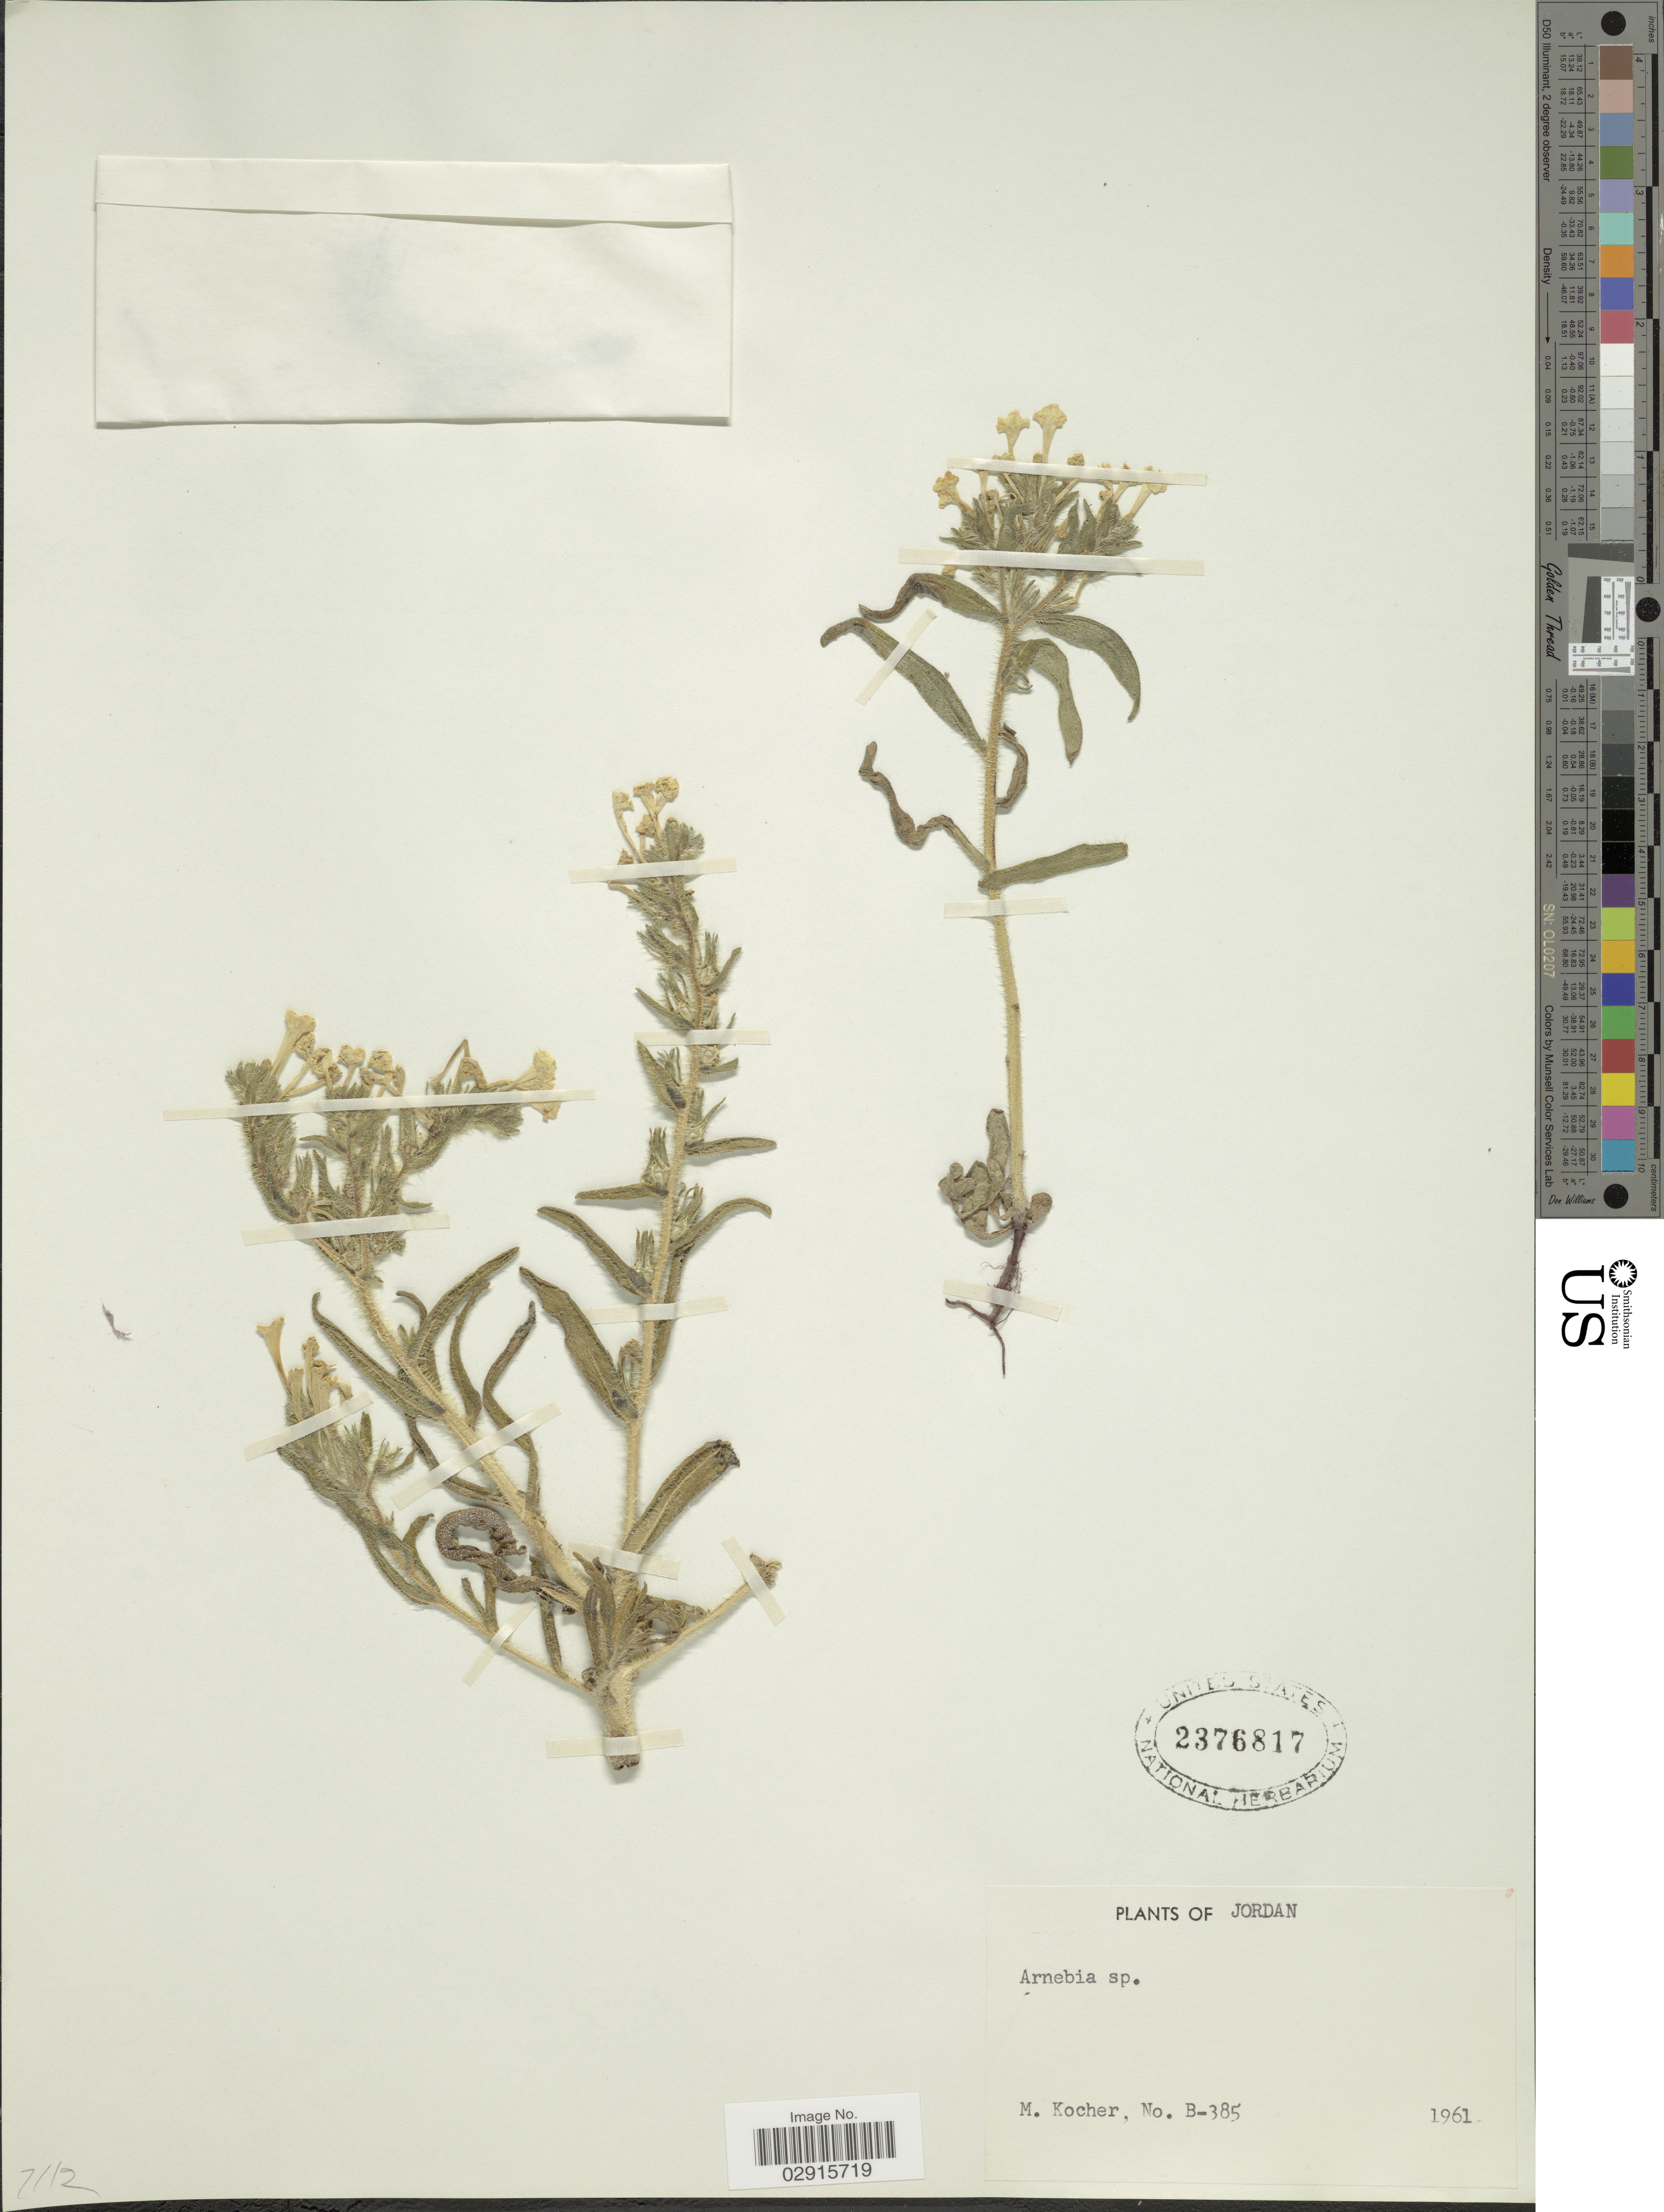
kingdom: Plantae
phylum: Tracheophyta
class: Magnoliopsida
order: Boraginales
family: Boraginaceae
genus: Arnebia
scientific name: Arnebia sp.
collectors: M. Kocher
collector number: B-385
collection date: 1961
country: Jordan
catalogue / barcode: US 2376817